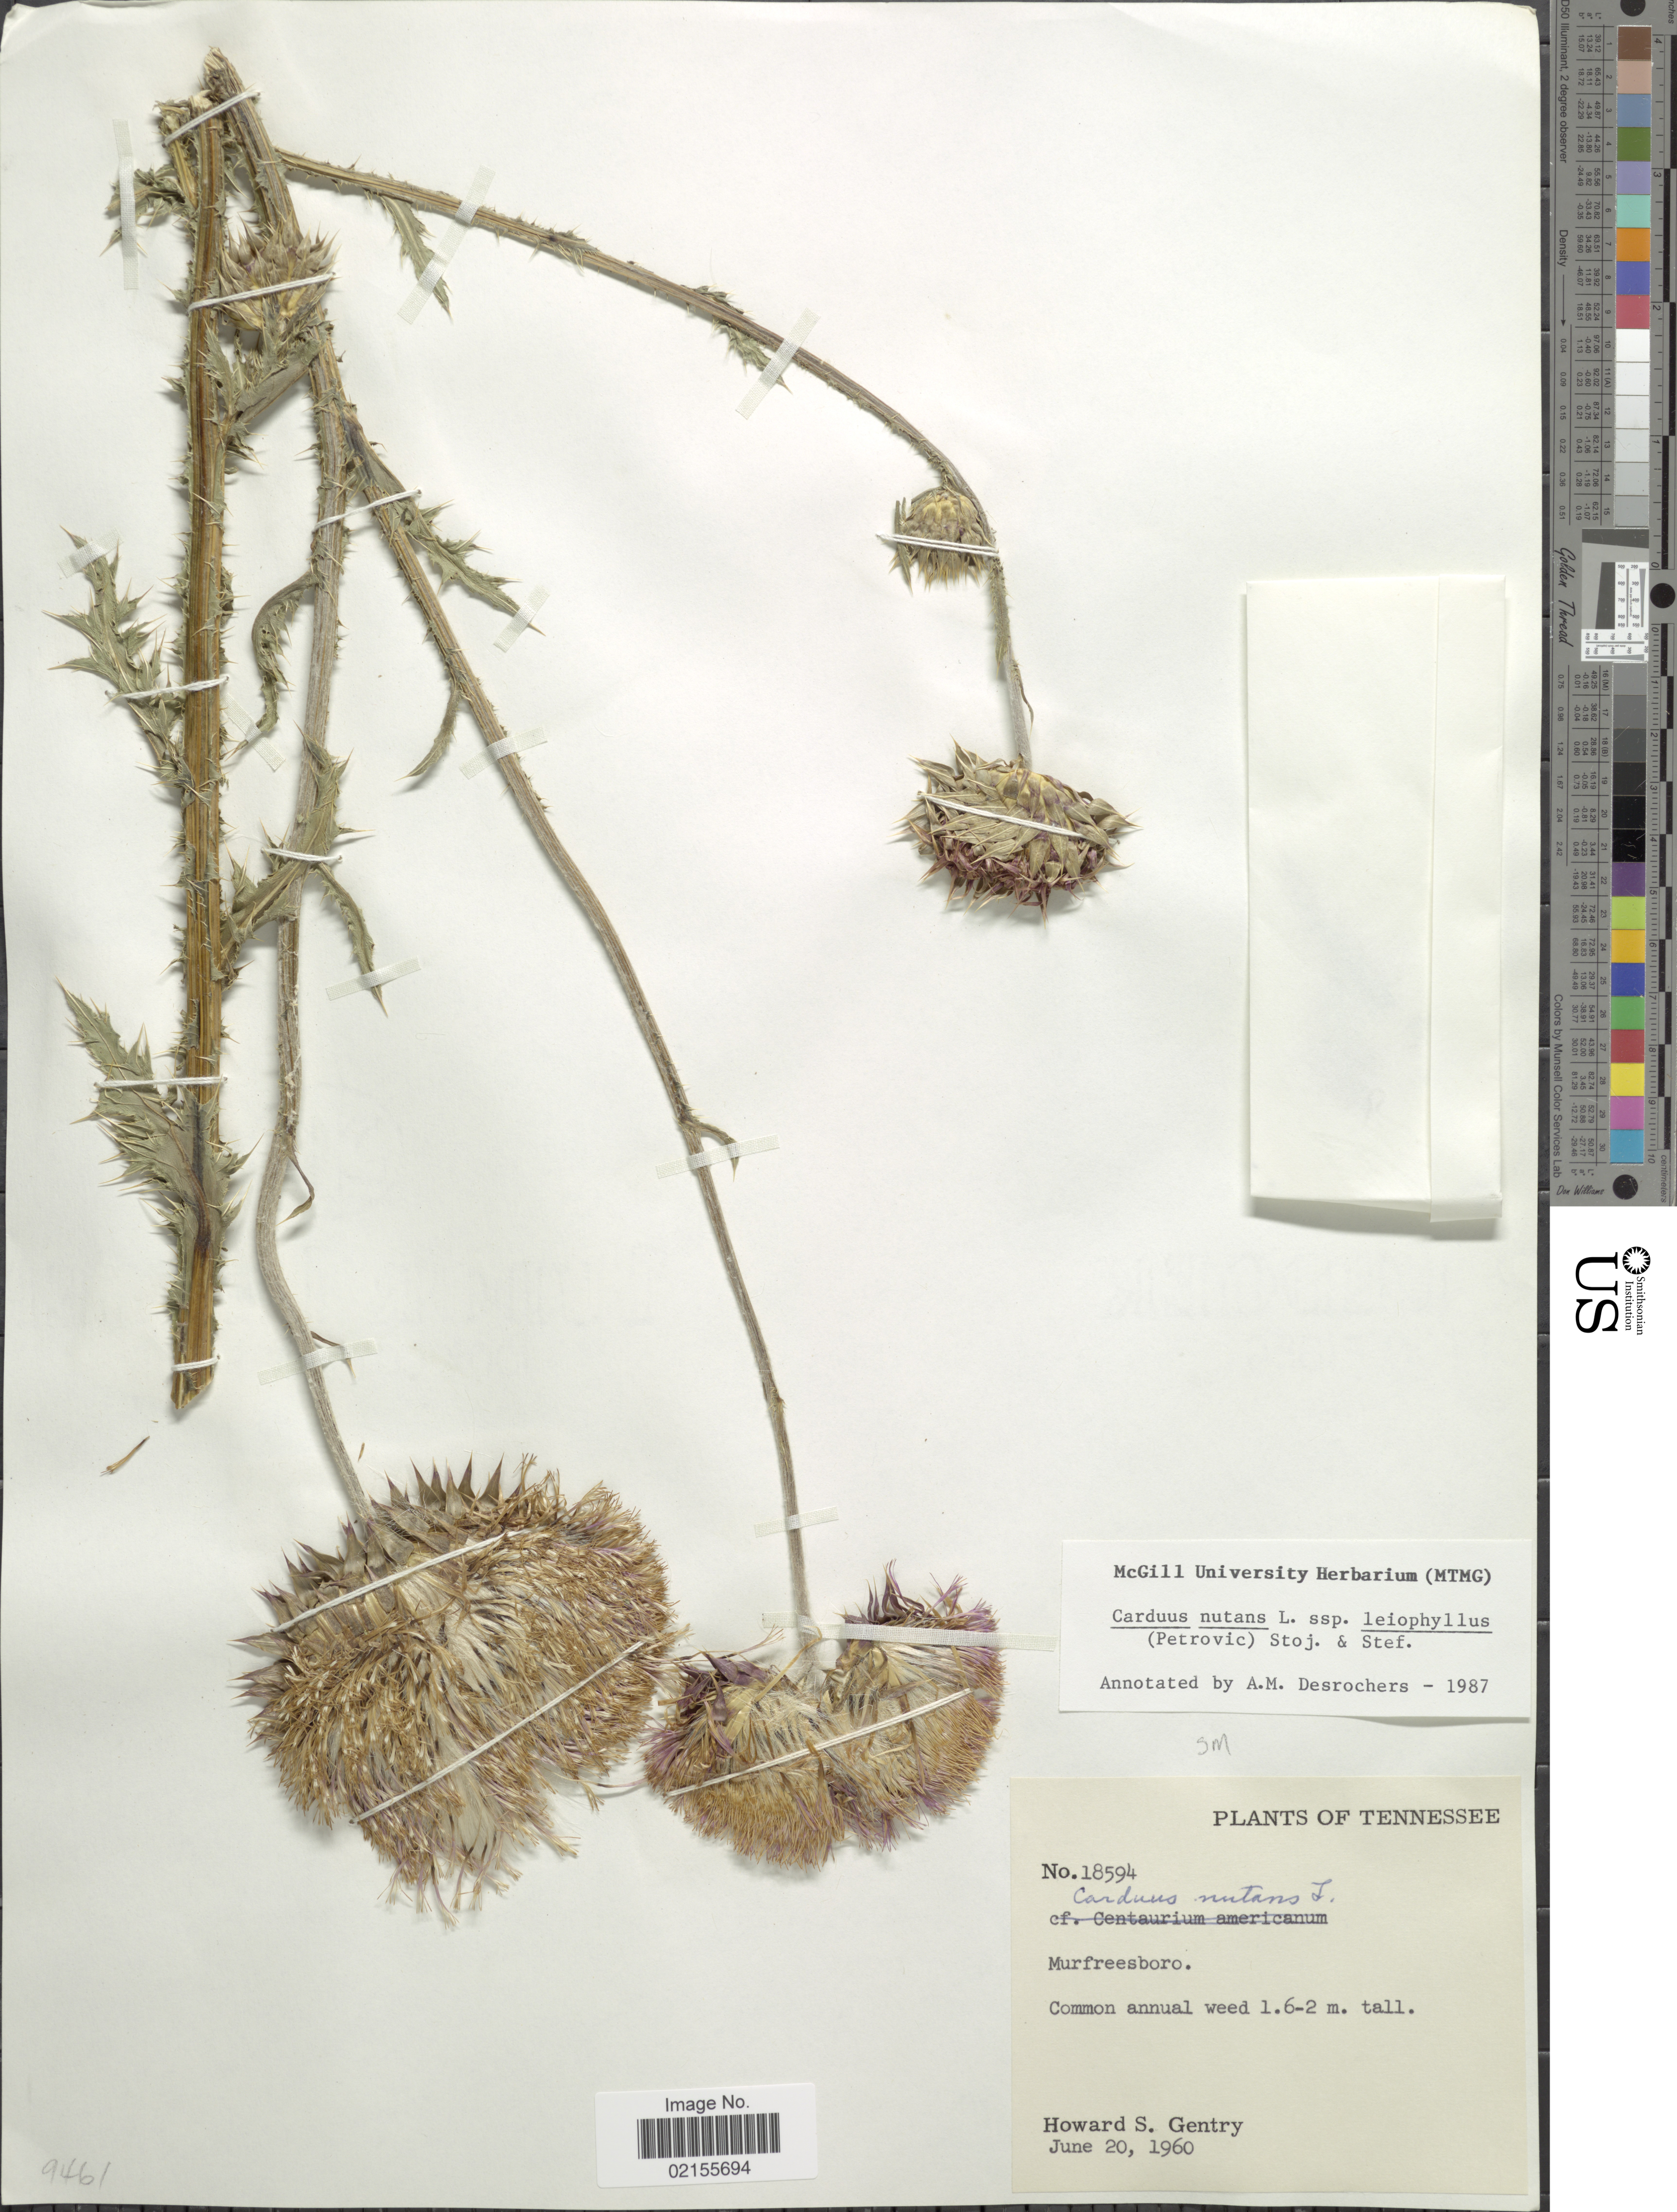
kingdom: Plantae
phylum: Tracheophyta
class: Magnoliopsida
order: Asterales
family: Asteraceae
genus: Carduus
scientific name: Carduus nutans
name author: L.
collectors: H. S. Gentry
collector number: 18594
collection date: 1960-06-20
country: United States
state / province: Tennessee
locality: Murfreesboro